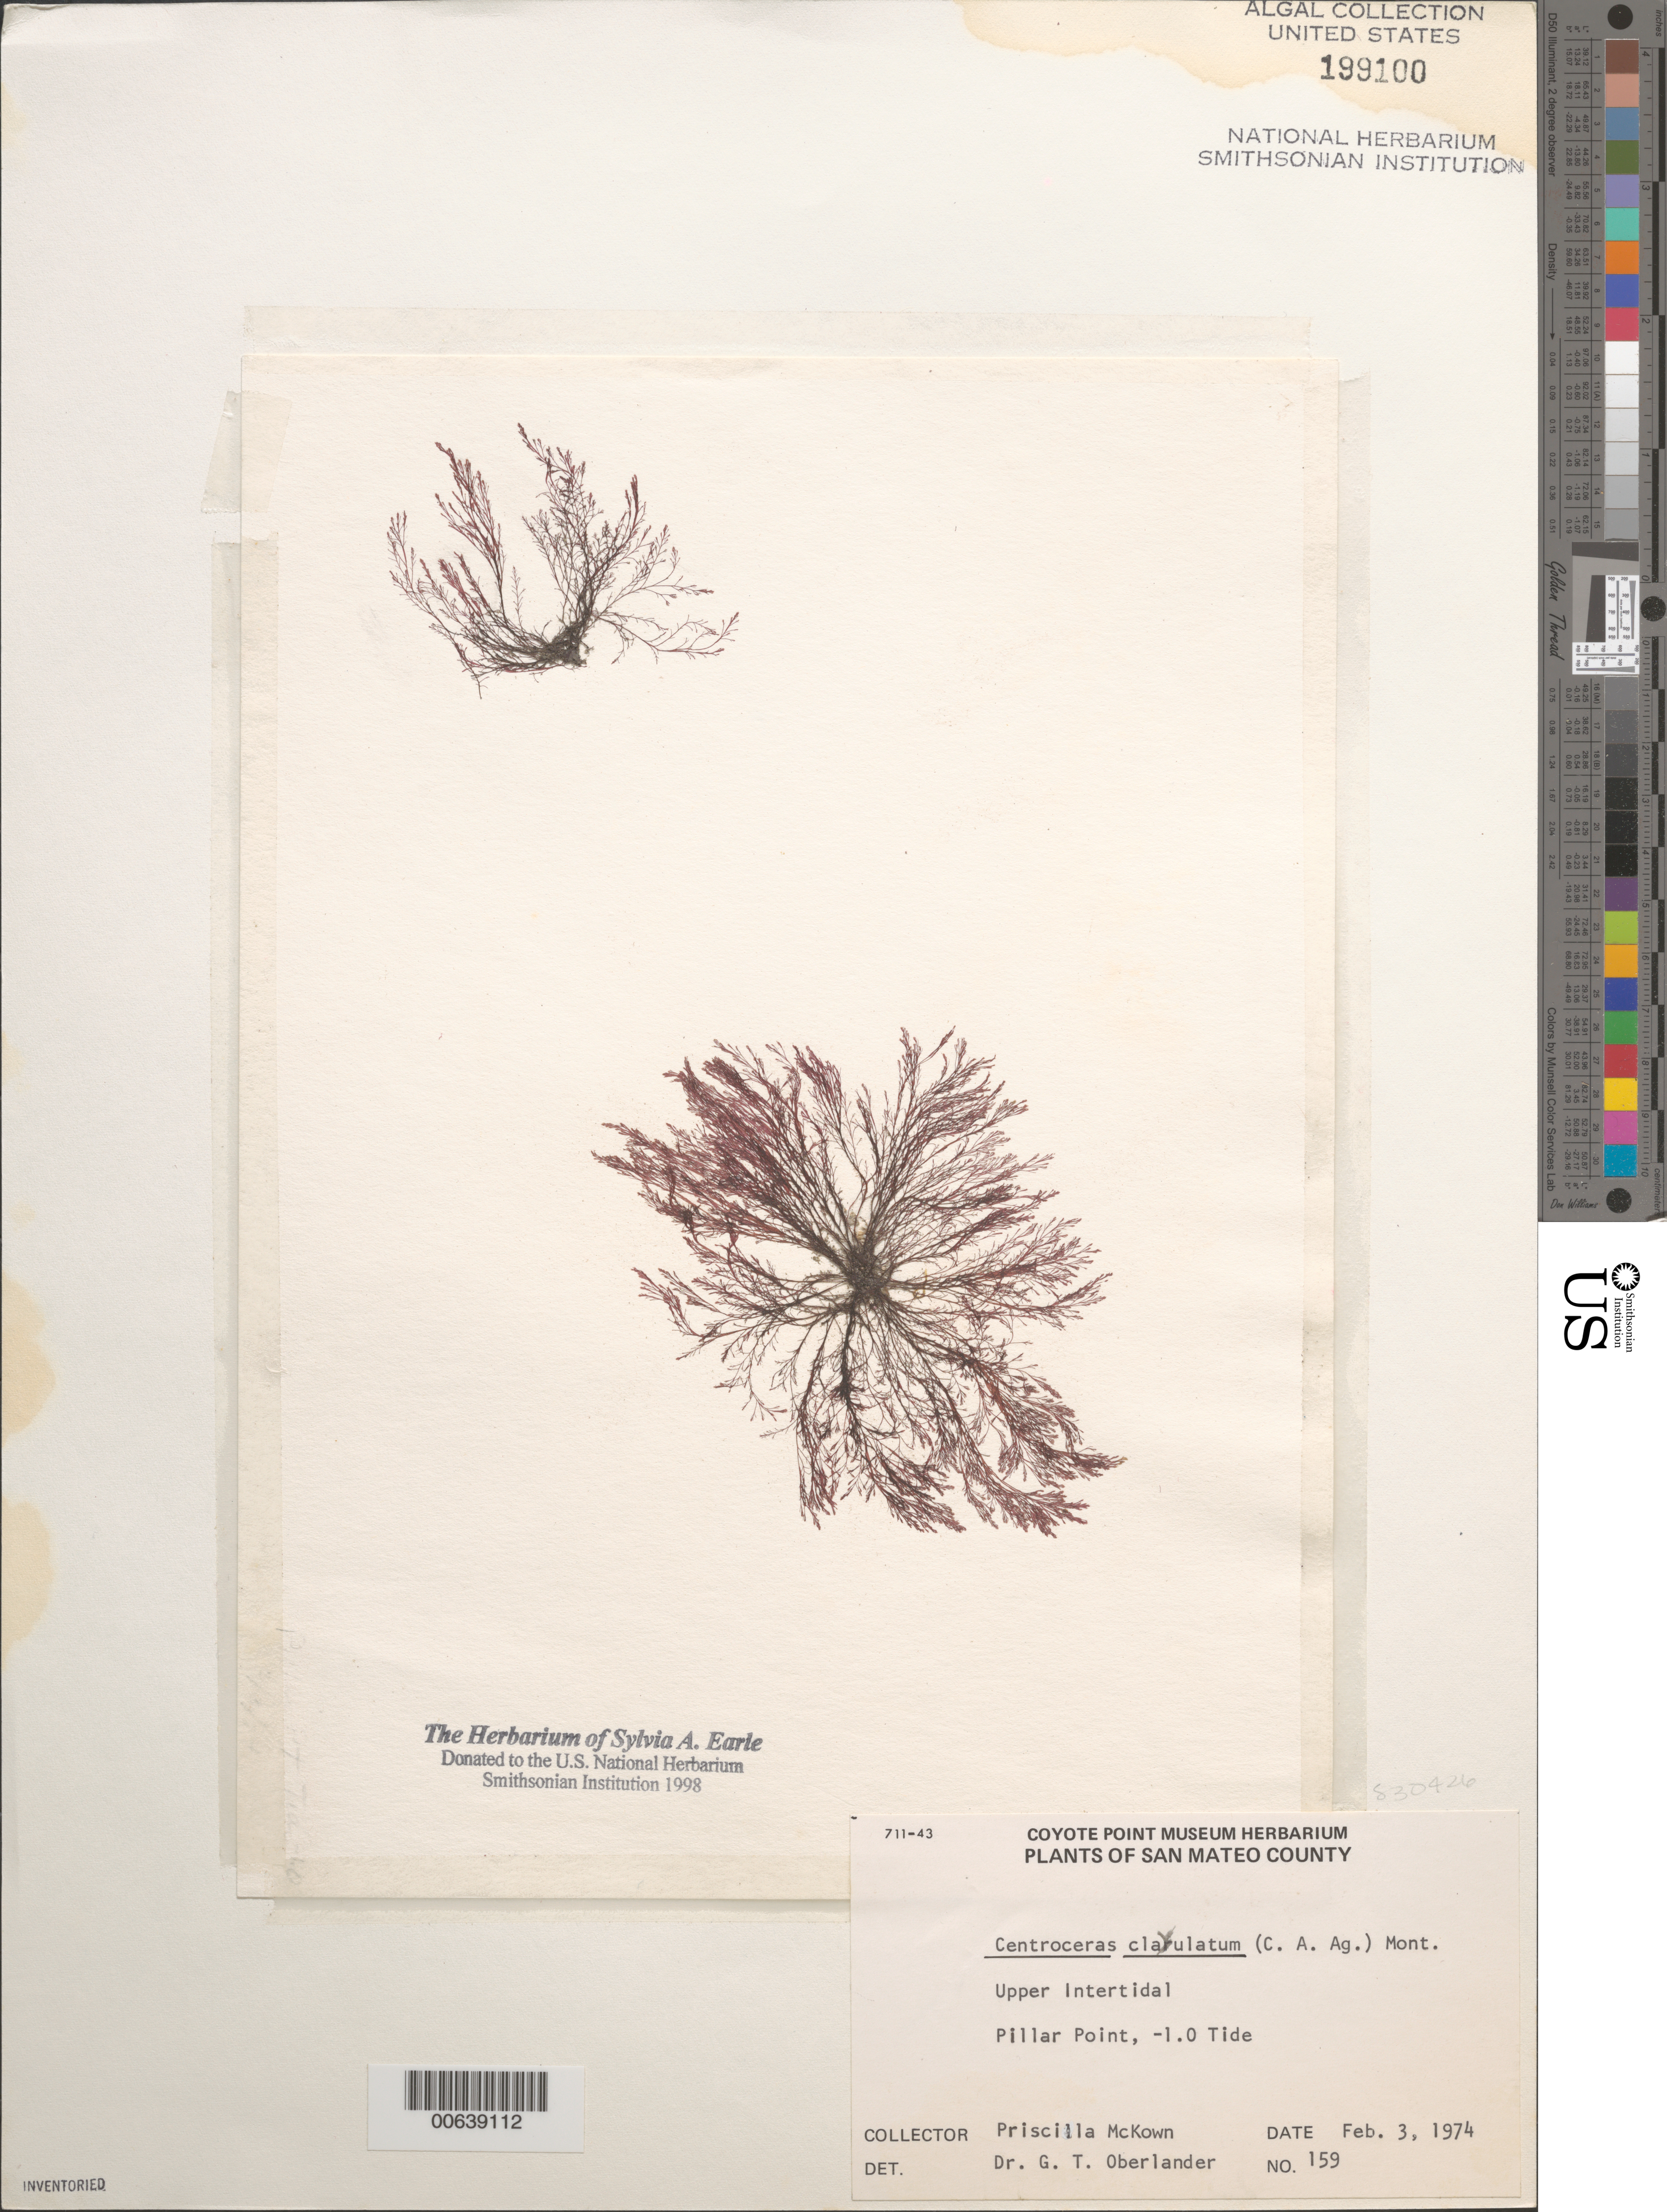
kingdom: Plantae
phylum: Rhodophyta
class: Florideophyceae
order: Ceramiales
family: Ceramiaceae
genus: Centroceras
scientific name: Centroceras clavulatum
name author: (C. Agardh) Mont.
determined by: Oberlander, G. T.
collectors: P. McKown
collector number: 159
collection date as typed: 03 Feb 1974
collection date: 1974-02-03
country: United States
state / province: California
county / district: San Mateo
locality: Pillar Point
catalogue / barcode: US 199100